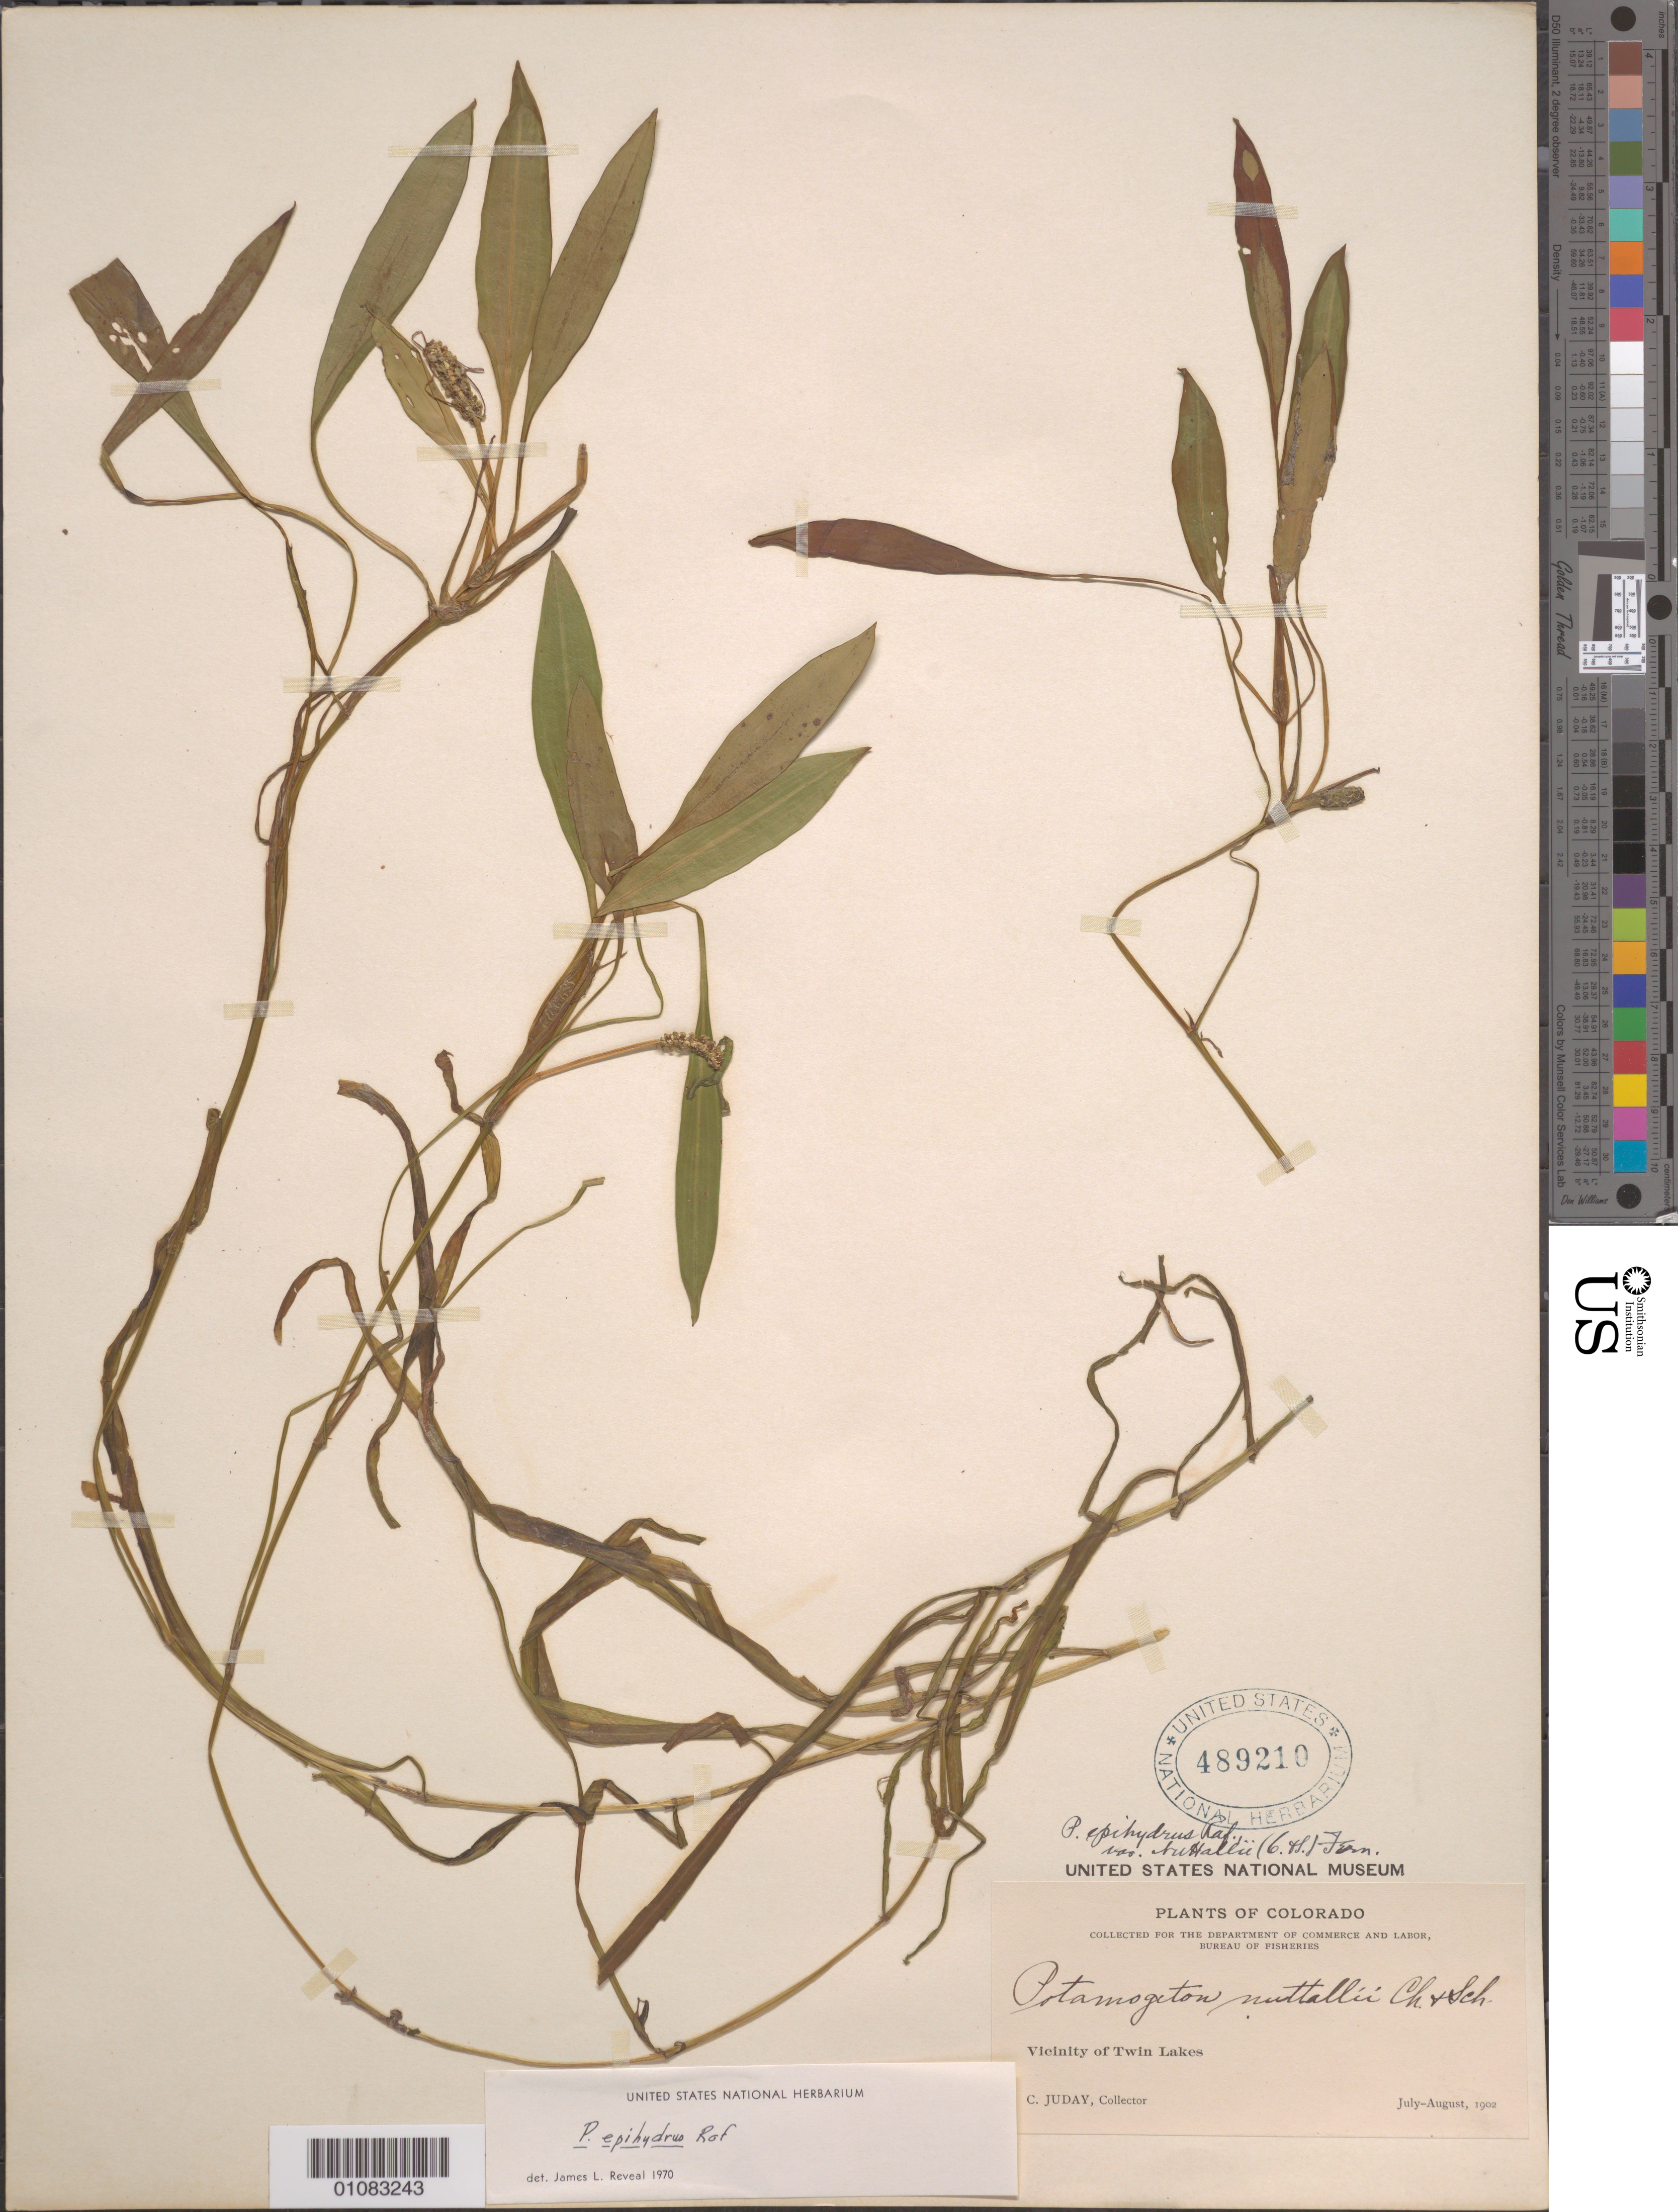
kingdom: Plantae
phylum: Tracheophyta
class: Liliopsida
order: Alismatales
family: Potamogetonaceae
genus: Potamogeton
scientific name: Potamogeton epihydrus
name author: Raf.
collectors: C. Juday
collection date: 1902-07/1902-08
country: United States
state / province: Colorado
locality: vicinity of Twin Lakes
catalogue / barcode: US 489210